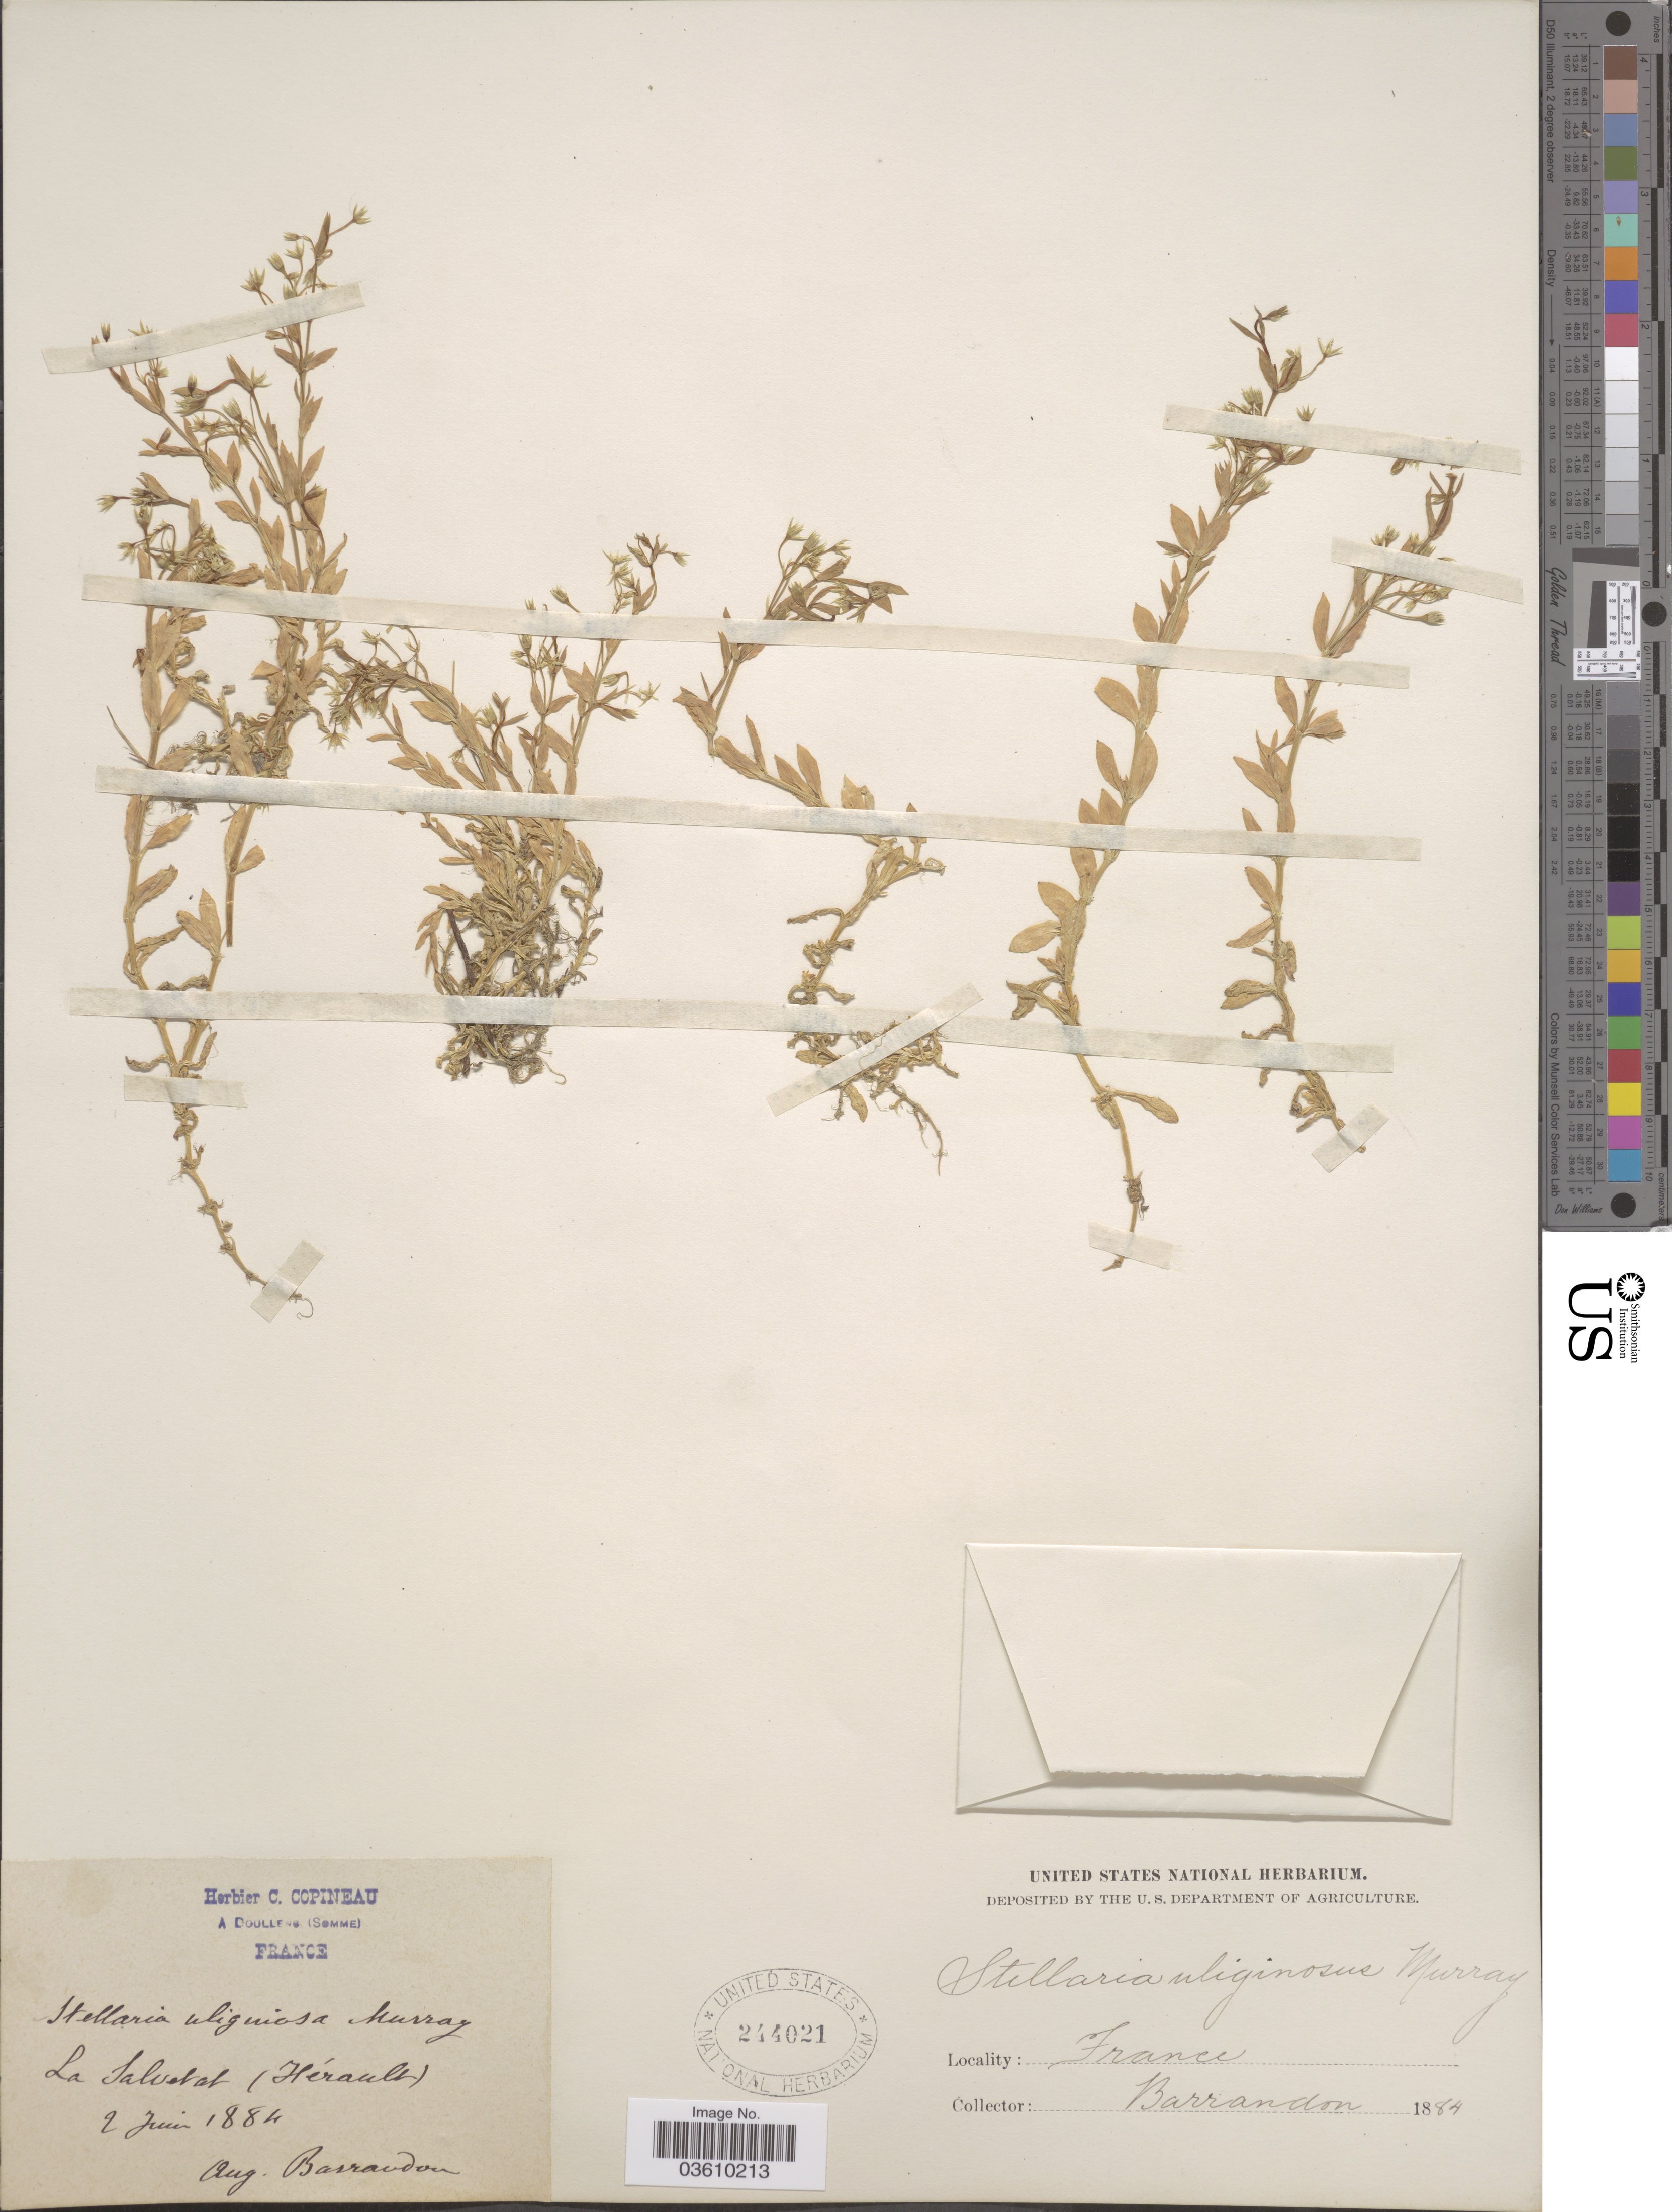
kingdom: Plantae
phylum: Tracheophyta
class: Magnoliopsida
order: Caryophyllales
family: Caryophyllaceae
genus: Stellaria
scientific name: Stellaria stricta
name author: Richardson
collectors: A. Barrandon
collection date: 1884-06-02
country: France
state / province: Occitanie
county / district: Hérault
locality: La Salvetat (Hérault).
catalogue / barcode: US 244021